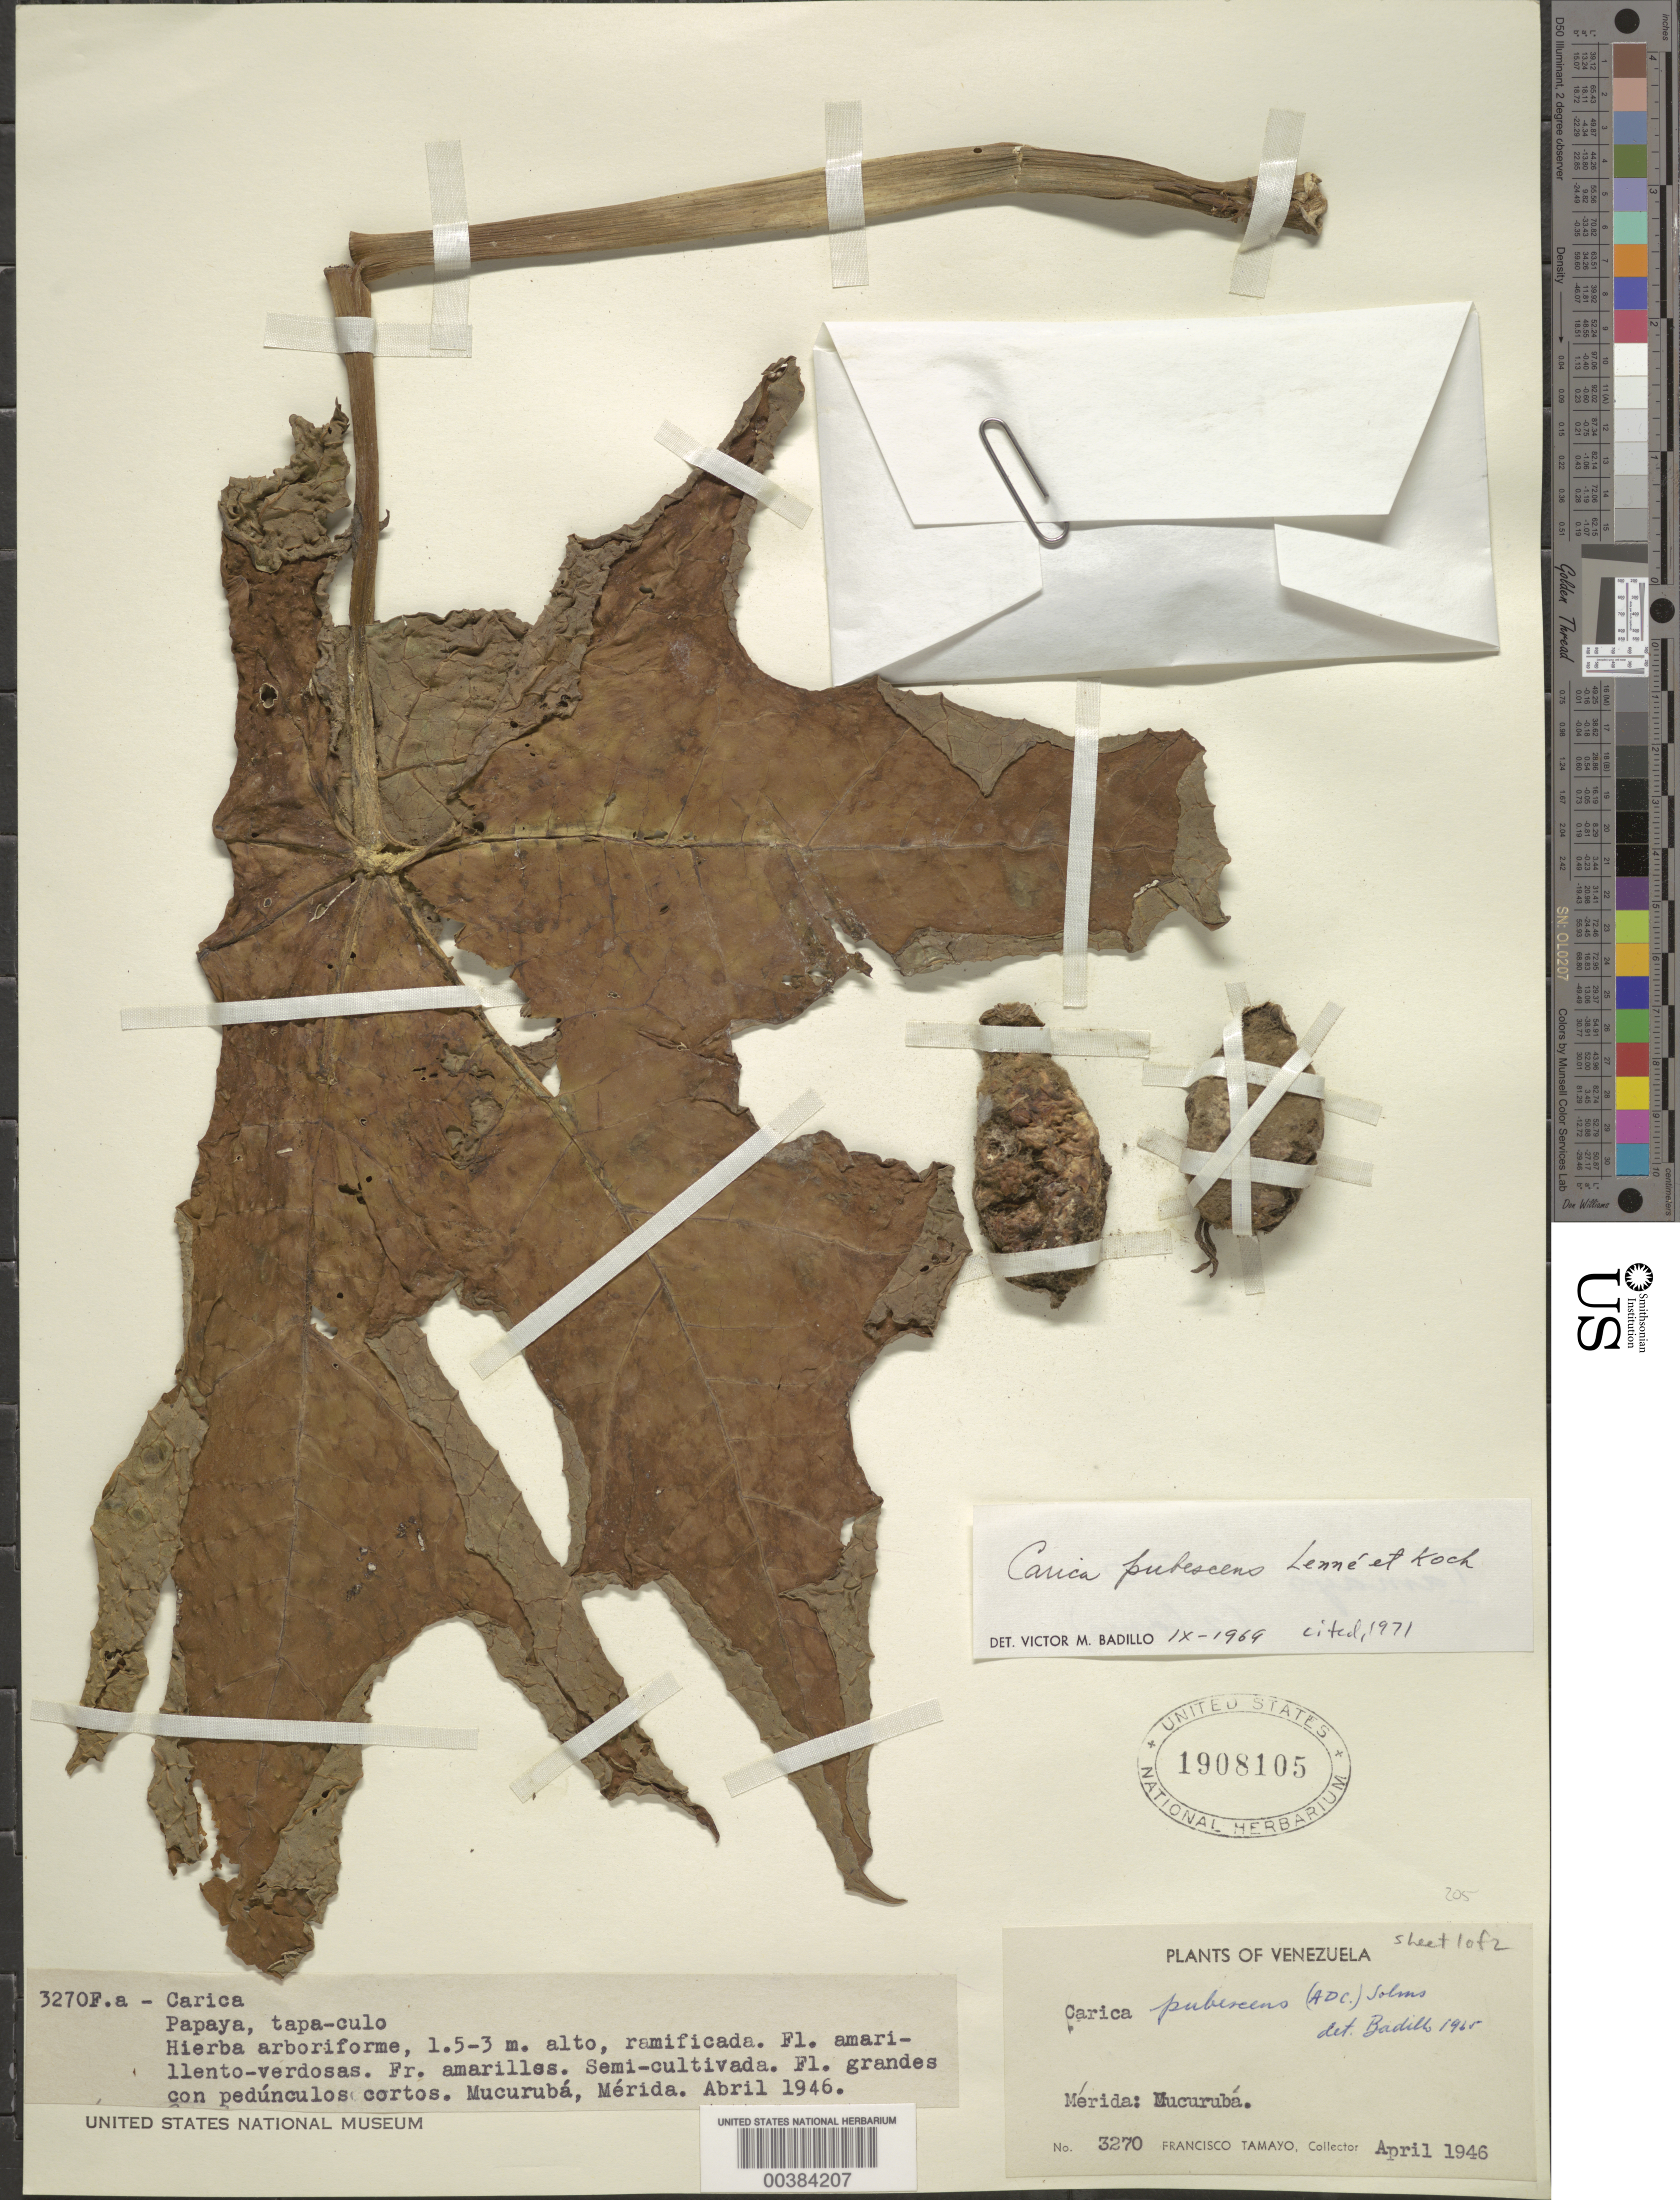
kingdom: Plantae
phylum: Tracheophyta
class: Magnoliopsida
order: Brassicales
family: Caricaceae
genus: Vasconcellea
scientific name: Vasconcellea pubescens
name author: A. DC.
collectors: F. Tamayo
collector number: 3270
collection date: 1946-04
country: Venezuela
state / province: Mérida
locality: Mucurubá.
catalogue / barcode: US 1908105